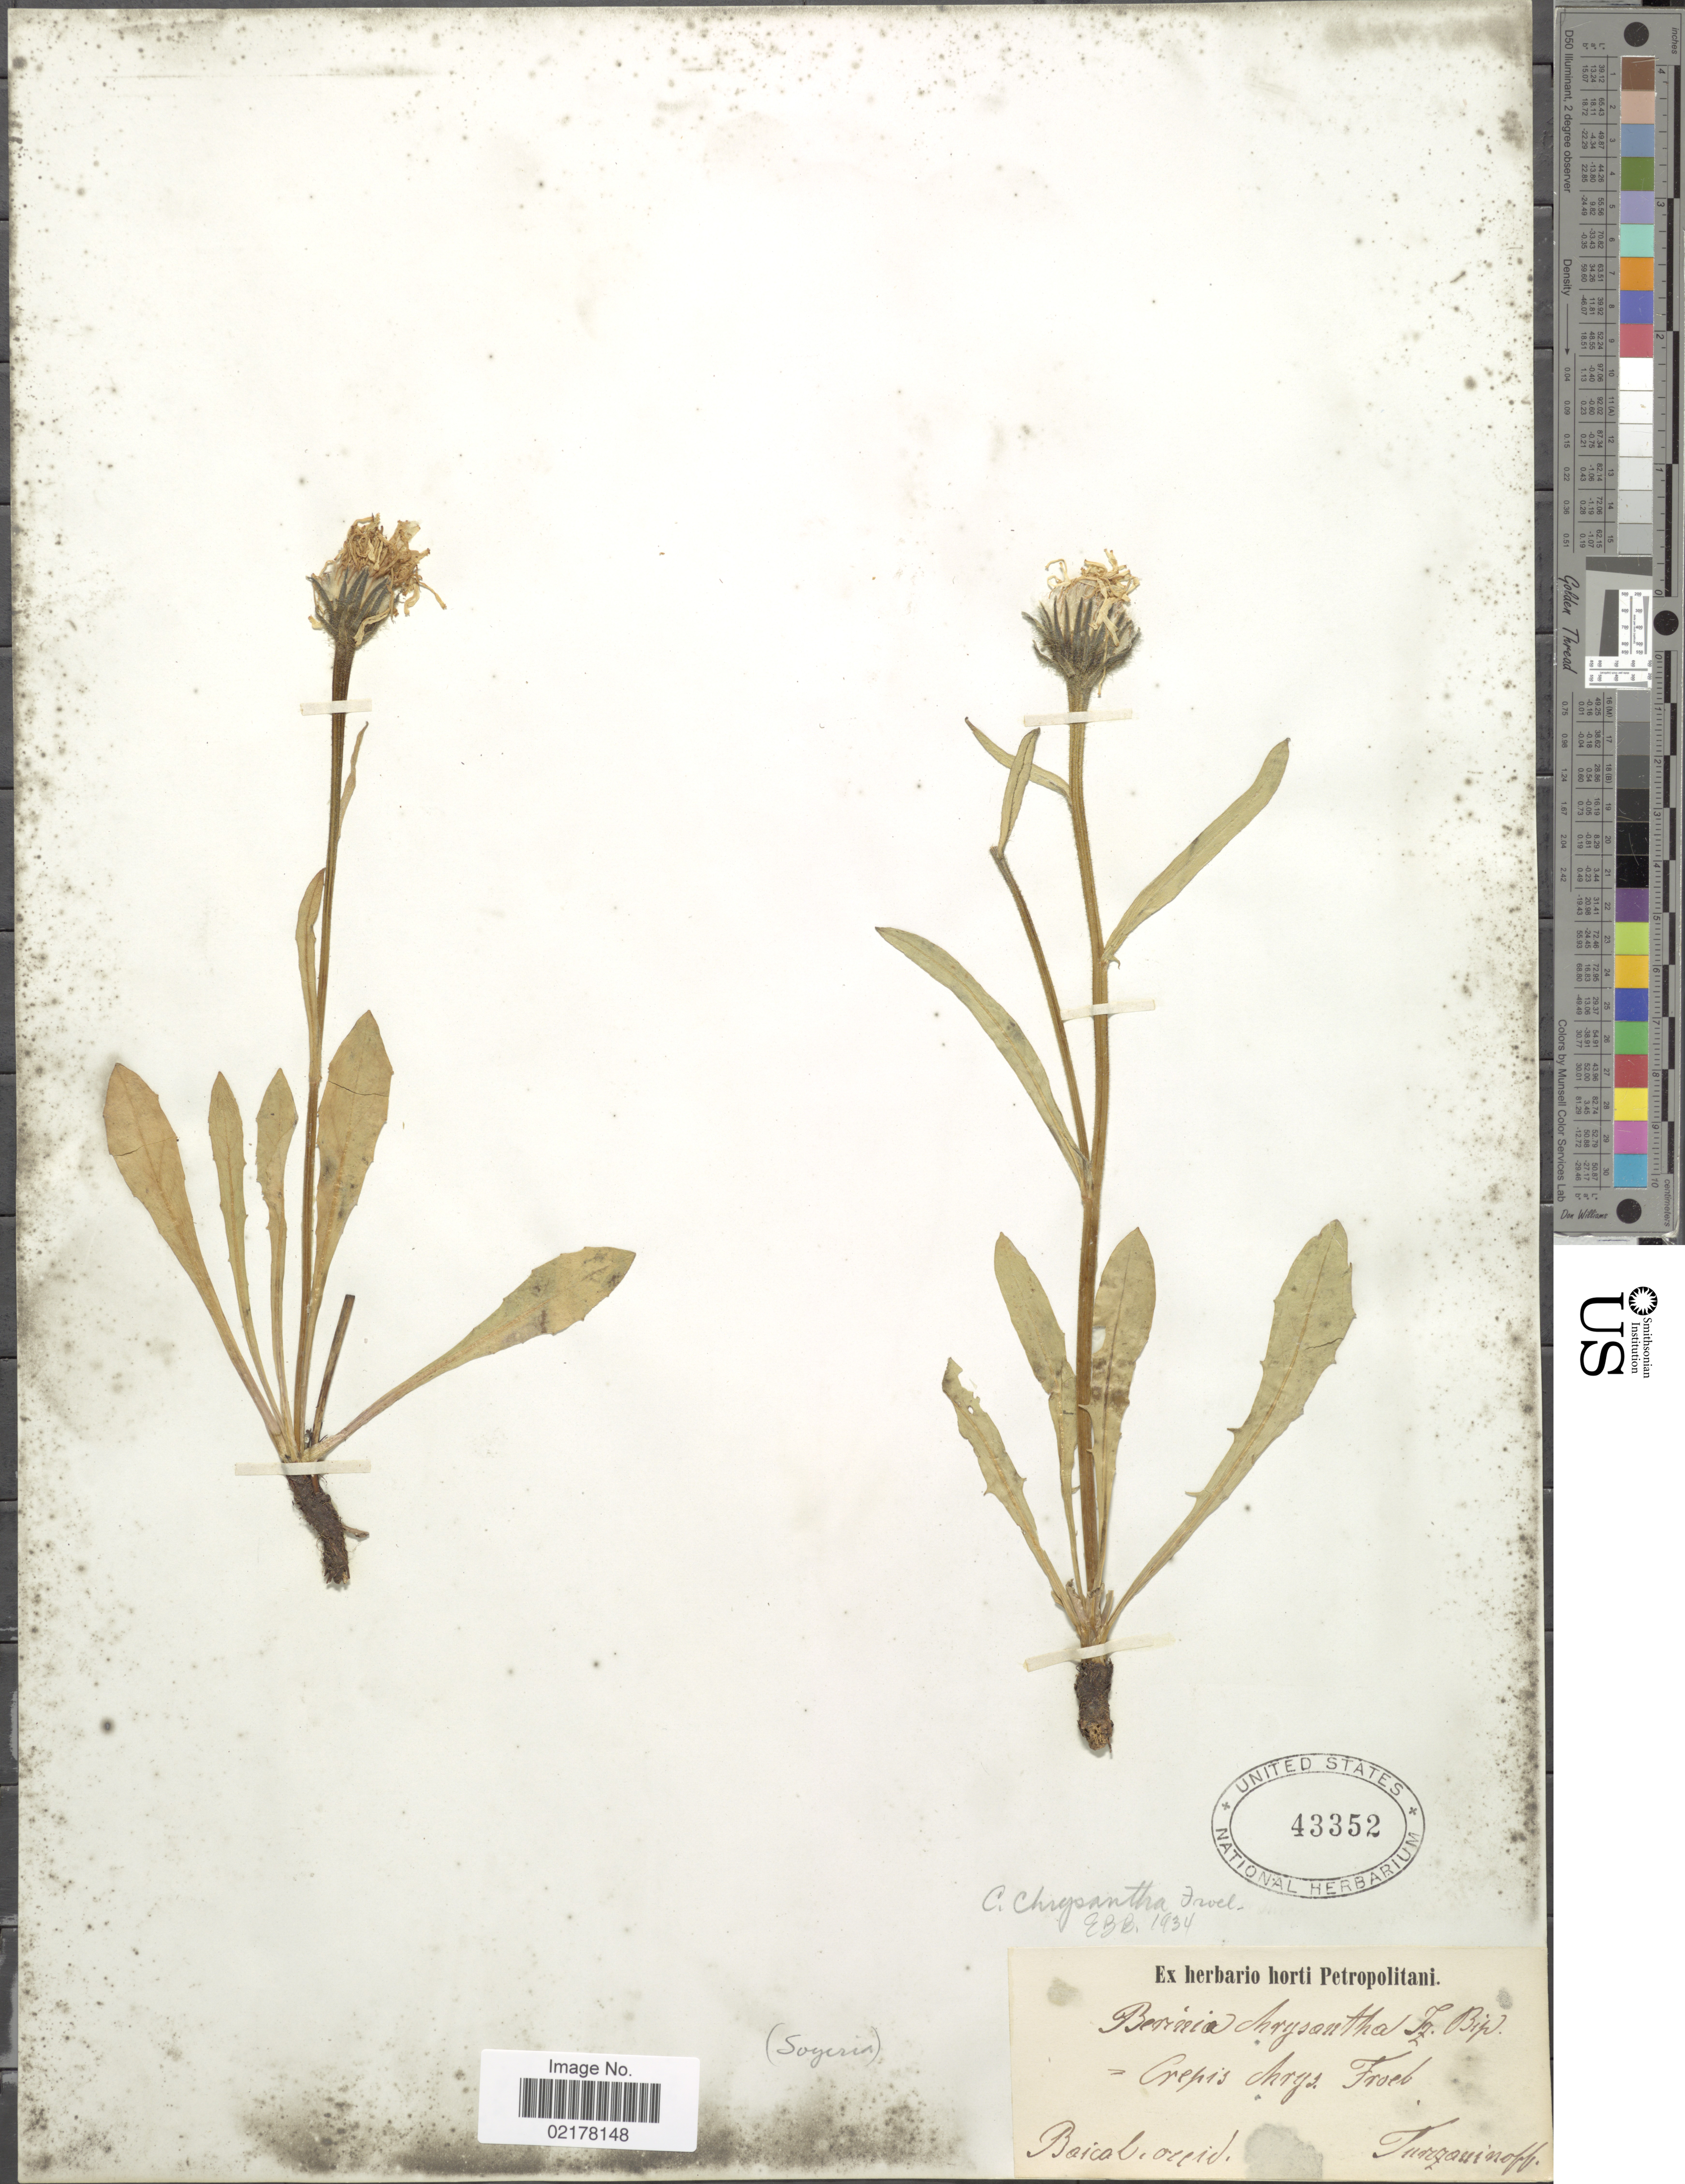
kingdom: Plantae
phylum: Tracheophyta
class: Magnoliopsida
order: Asterales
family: Asteraceae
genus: Crepis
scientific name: Crepis chrysantha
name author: (Ledeb.) Turcz.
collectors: N. Turczaninow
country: Russian Federation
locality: Baical. occid.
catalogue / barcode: US 43352